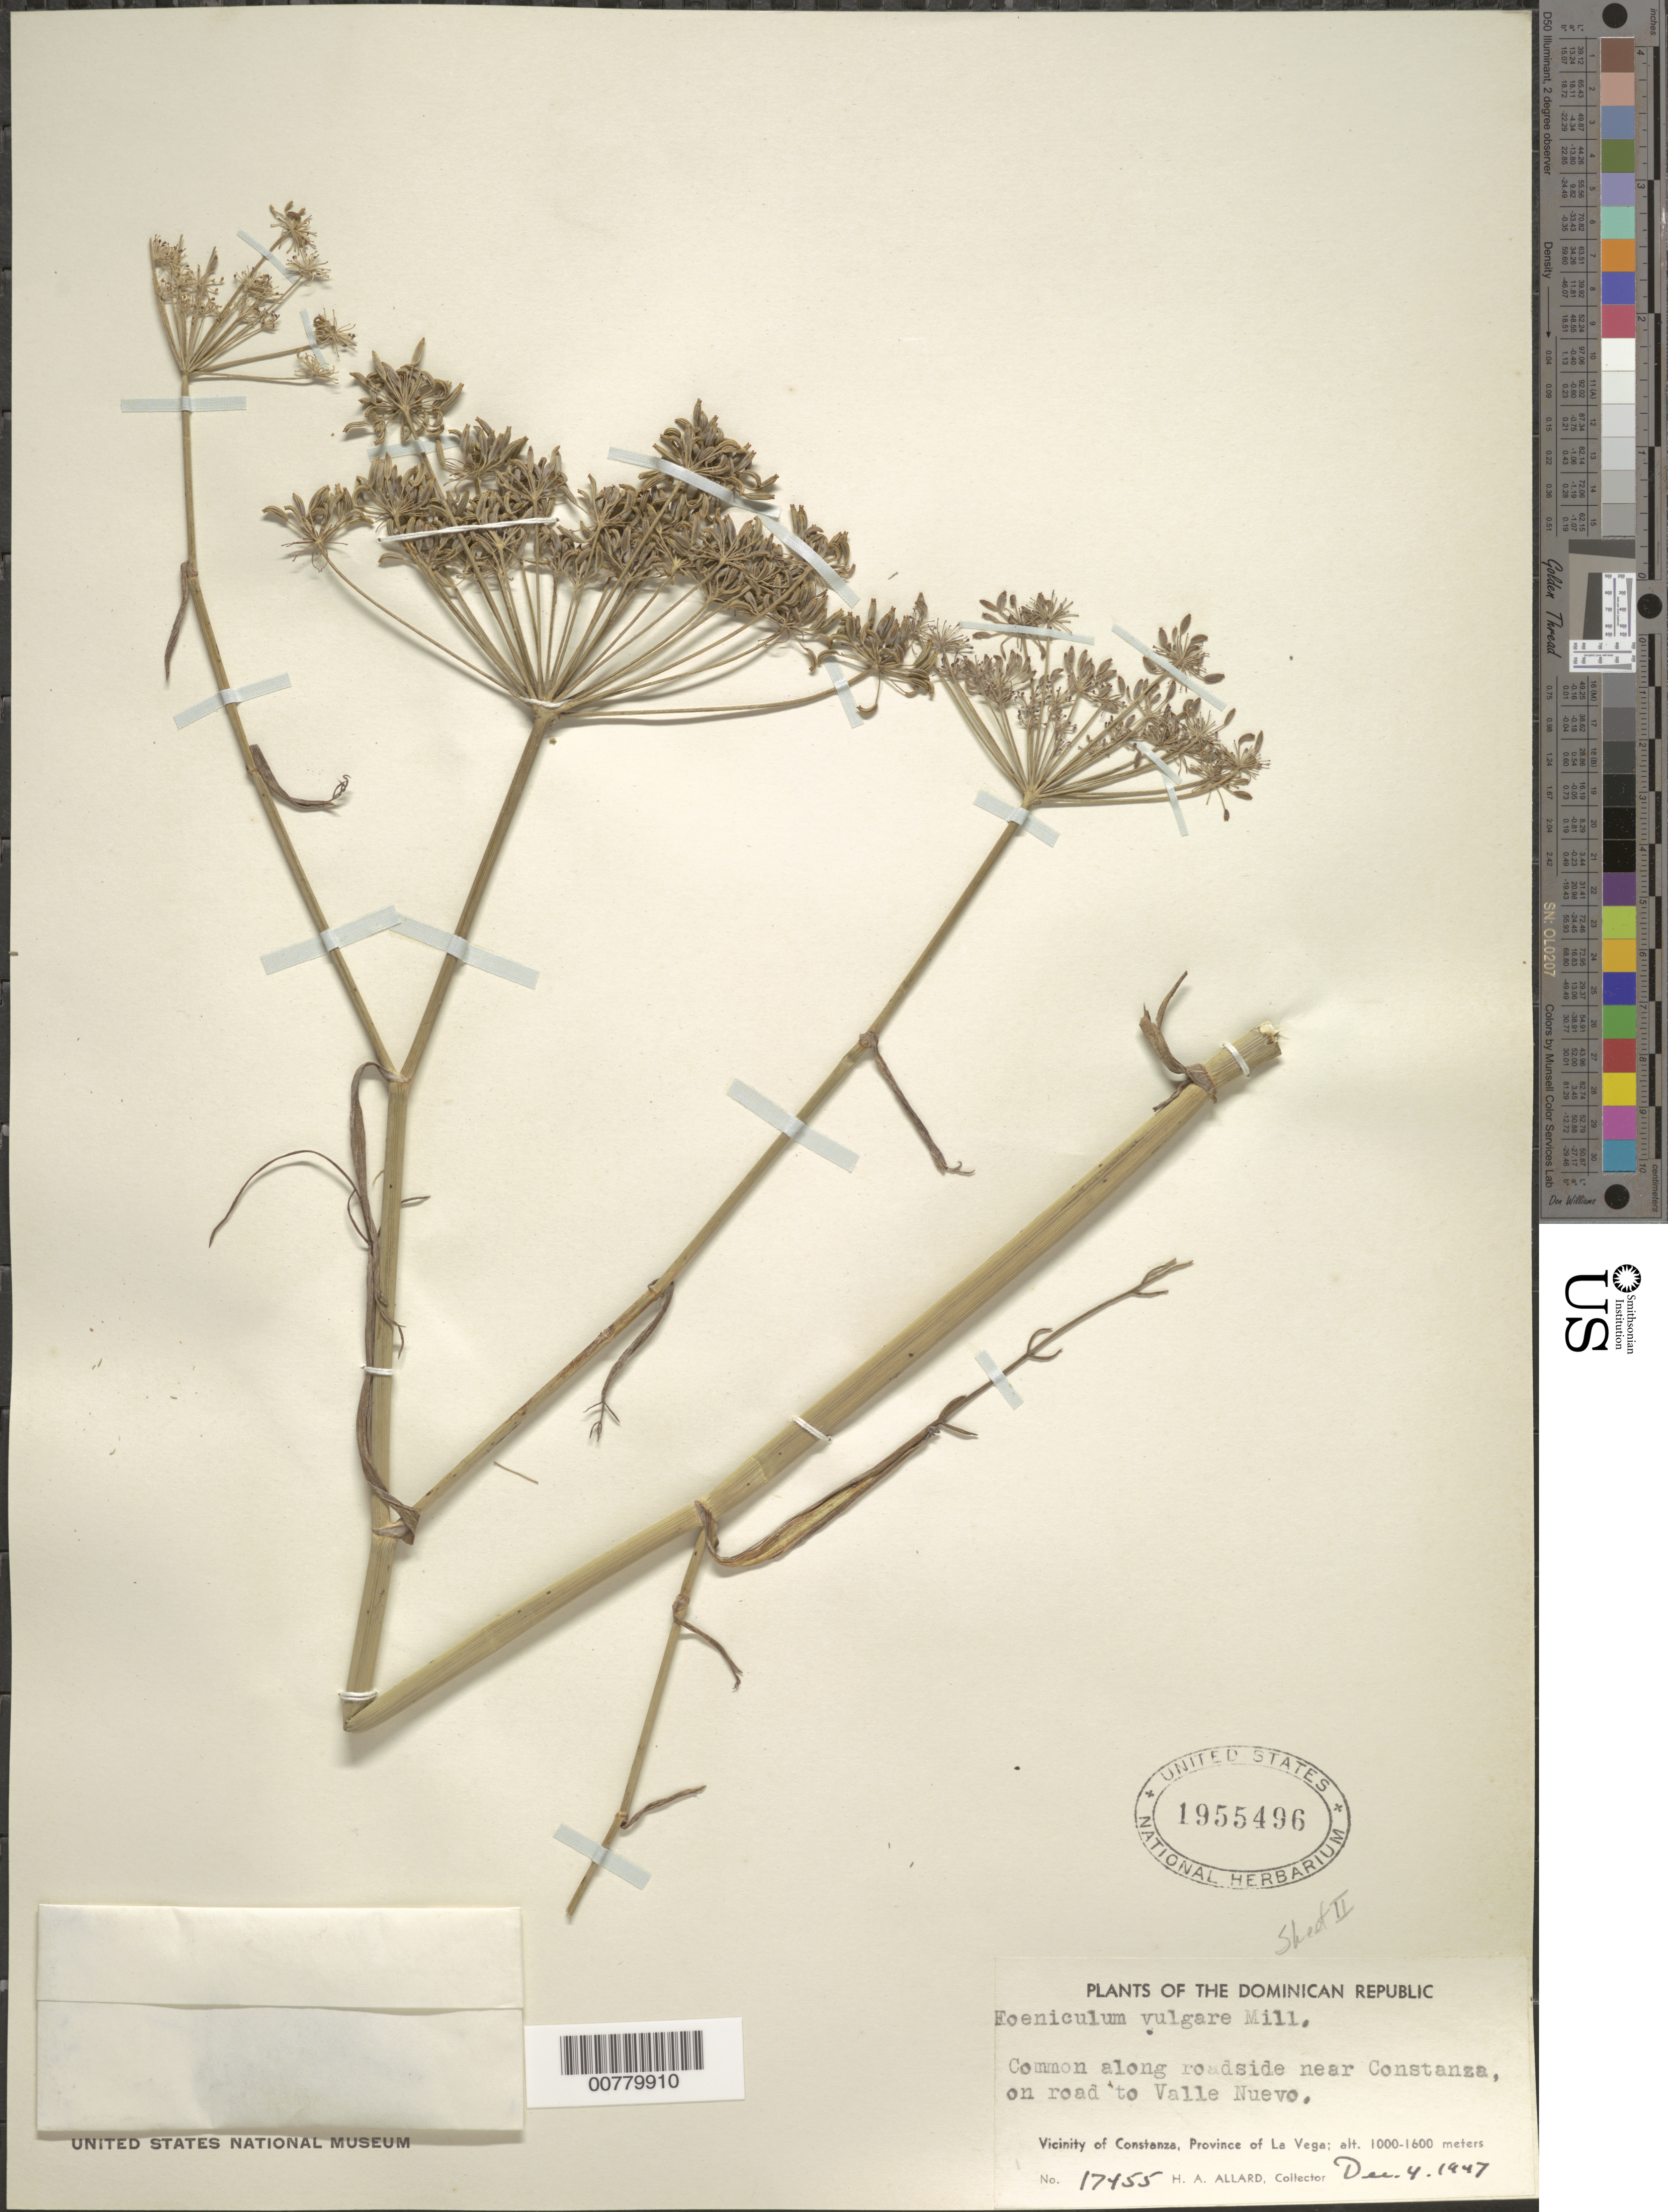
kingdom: Plantae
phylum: Tracheophyta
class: Magnoliopsida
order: Apiales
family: Apiaceae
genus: Foeniculum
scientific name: Foeniculum vulgare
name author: Mill.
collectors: H. A. Allard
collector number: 17455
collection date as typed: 04 Dec 1947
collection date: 1947-12-04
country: Dominican Republic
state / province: La Vega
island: Hispaniola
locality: Vicinity of Constanza, along roadside near Constanza, on road to Valle Nuevo.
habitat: Along roadside.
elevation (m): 1000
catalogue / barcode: US 1955496